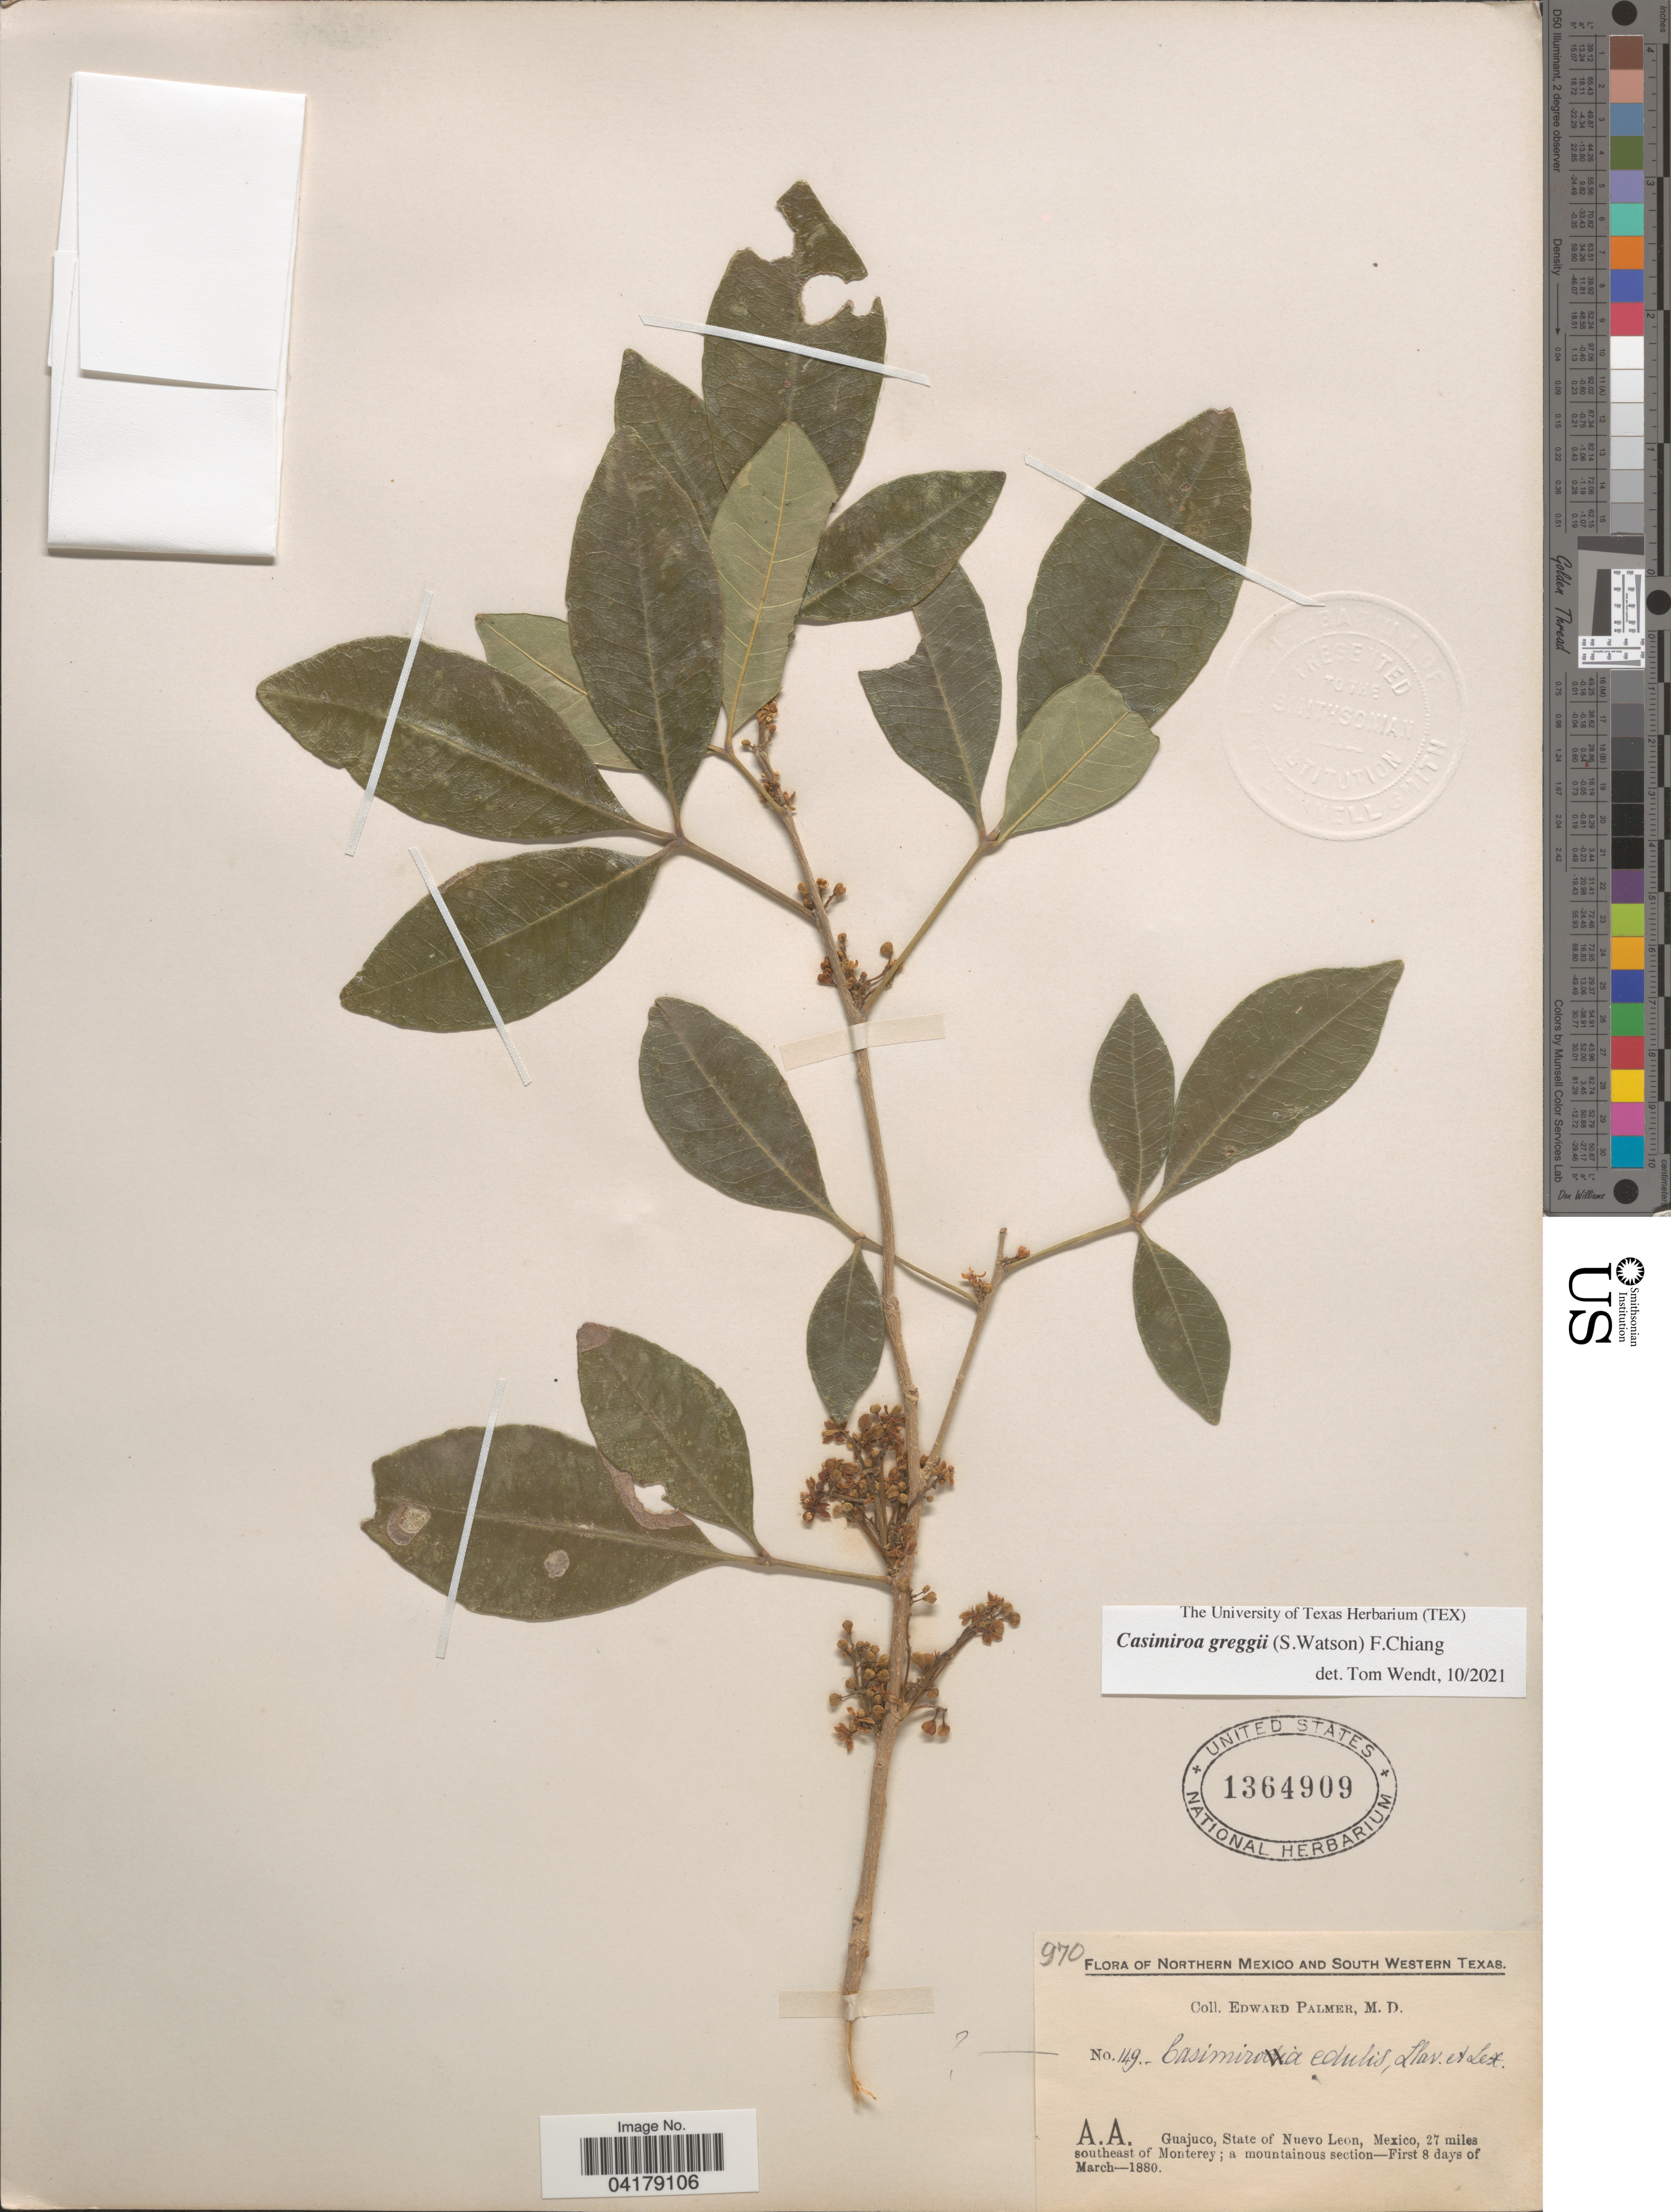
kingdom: Plantae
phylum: Tracheophyta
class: Magnoliopsida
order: Sapindales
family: Rutaceae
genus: Casimiroa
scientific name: Casimiroa greggii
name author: (S. Watson) Chiang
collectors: E. Palmer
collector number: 970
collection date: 1880-03-01/1880-03-08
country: Mexico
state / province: Nuevo León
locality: Northern Mexico. A.A. Guajuco, 27 miles southeast of Monterey; a mountainous section.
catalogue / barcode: US 1364909